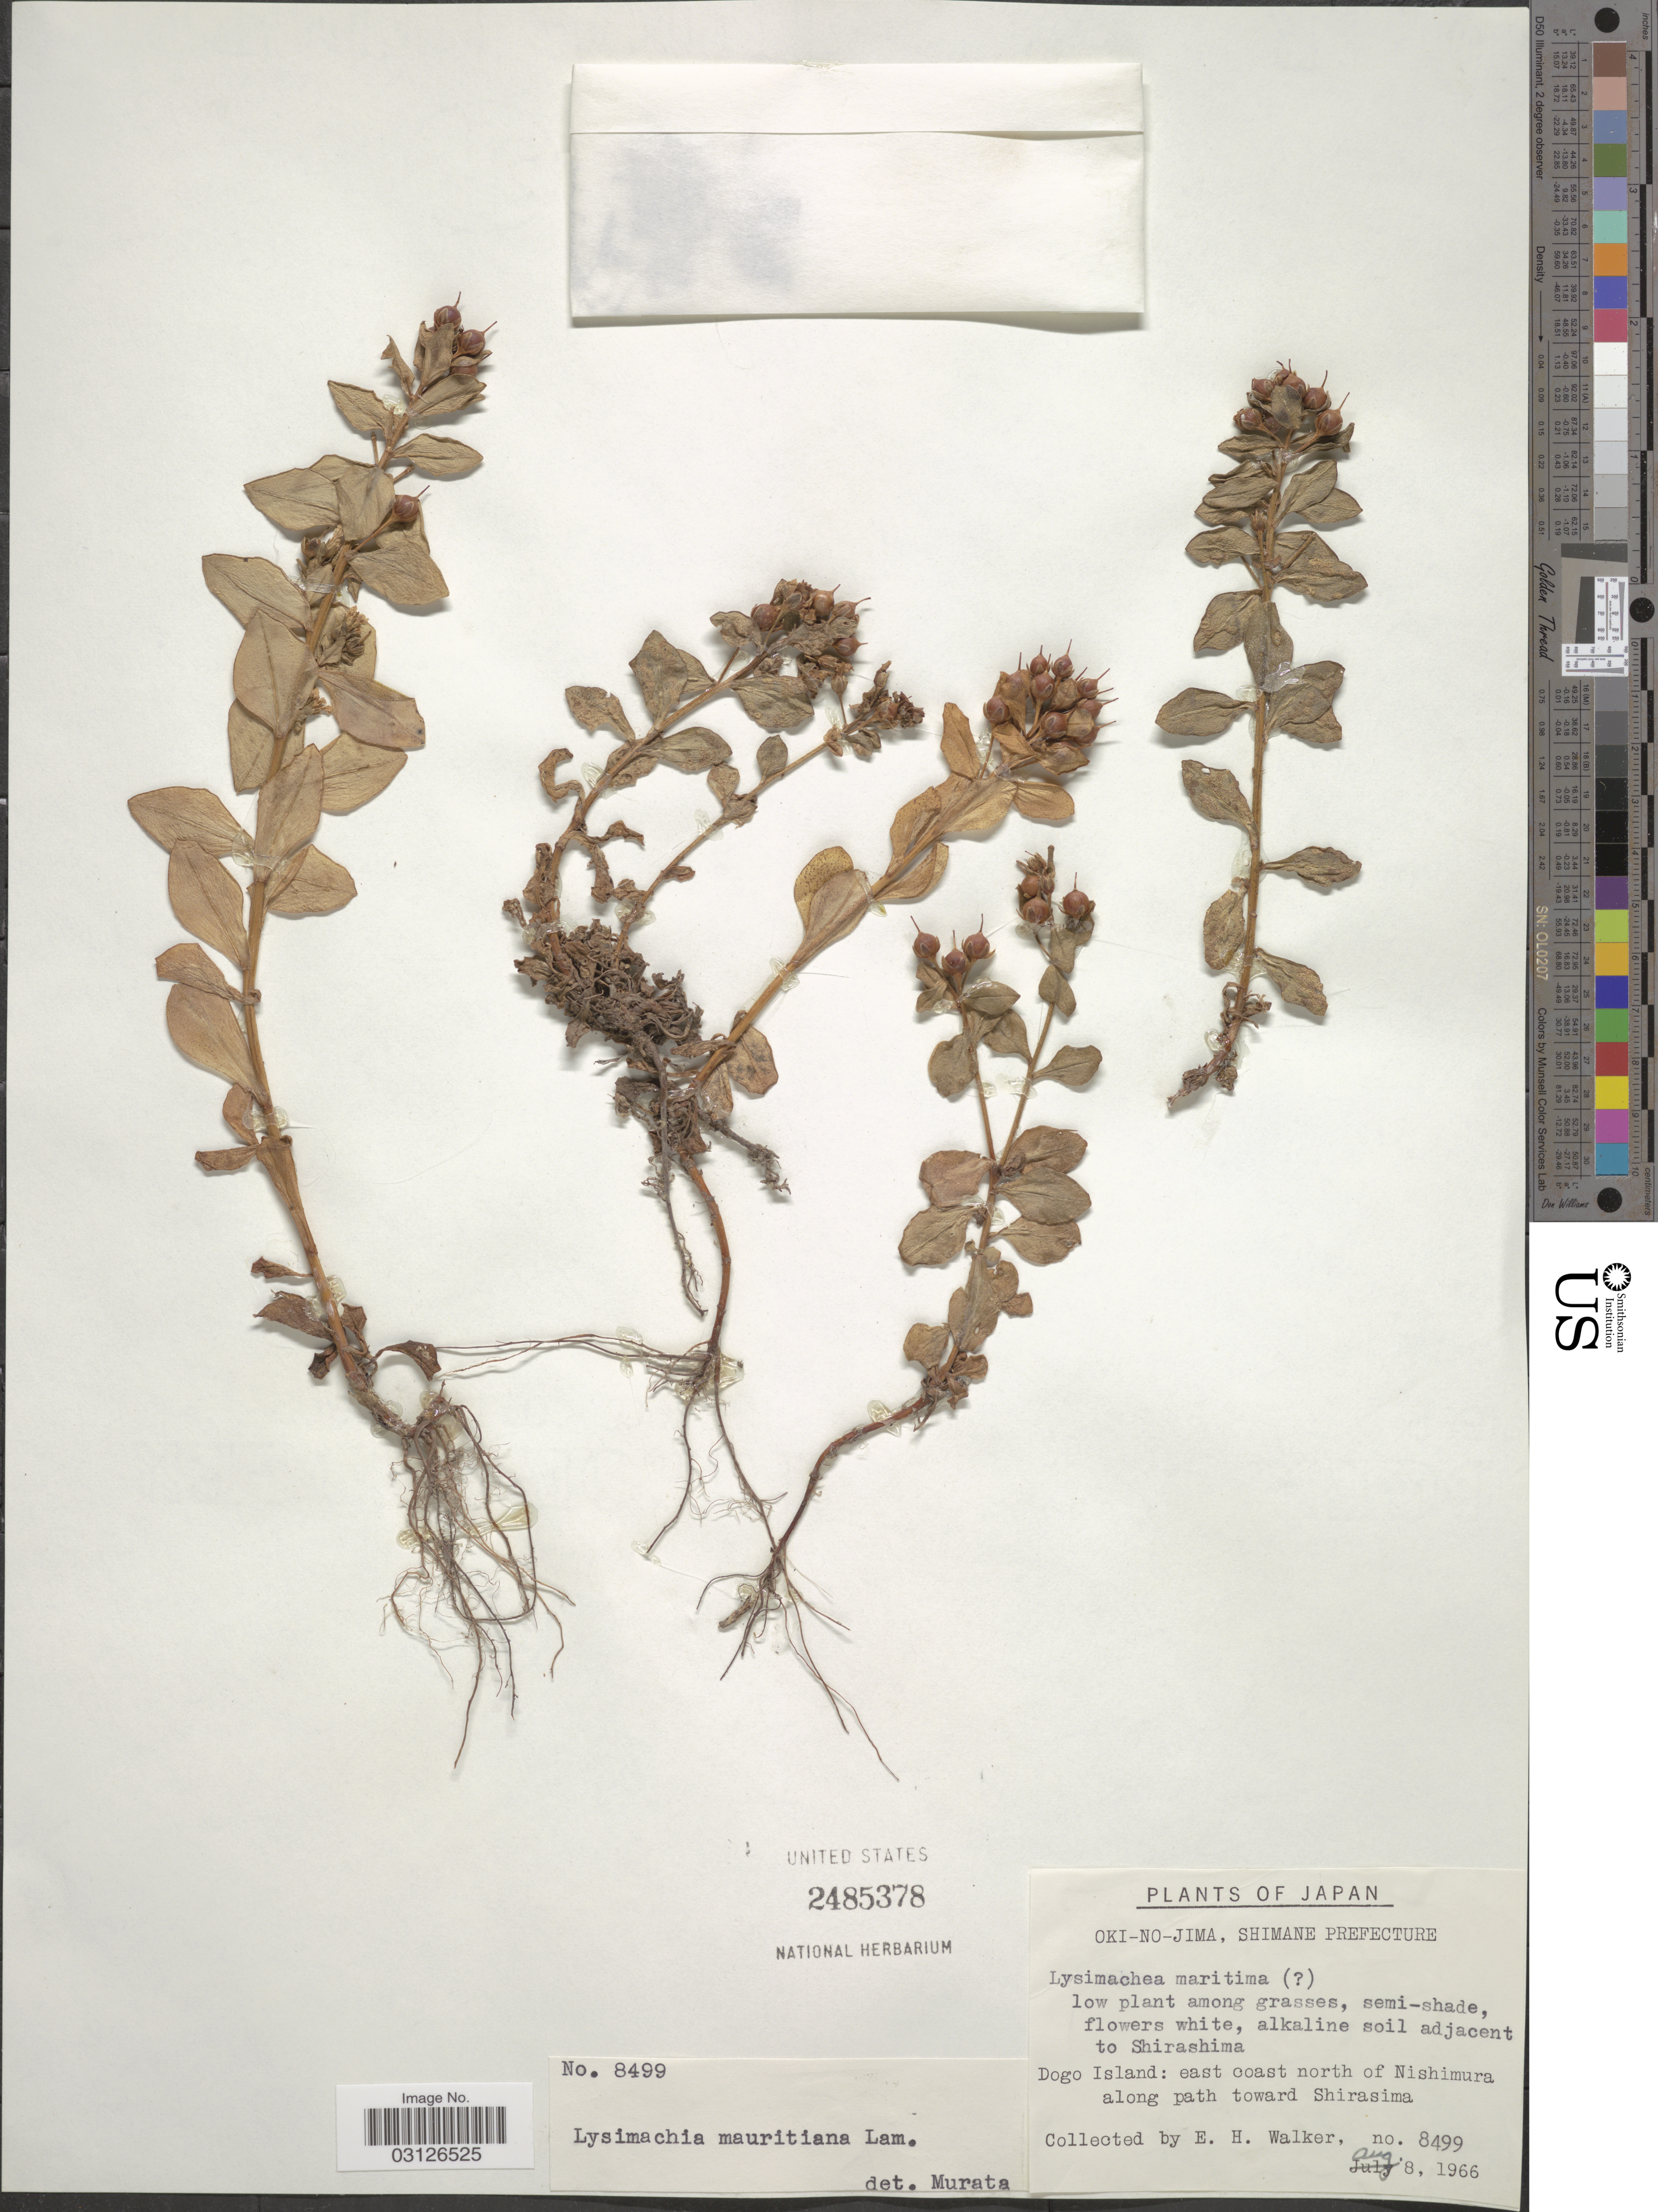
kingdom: Plantae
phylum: Tracheophyta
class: Magnoliopsida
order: Ericales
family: Primulaceae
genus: Lysimachia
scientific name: Lysimachia mauritiana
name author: Lam.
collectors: E. H. Walker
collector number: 8499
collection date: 1966-08-08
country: Japan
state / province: Simane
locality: Oki-No-Jima, Shimane Prefecture. Adjacent to Shirashima. Dogo Island: east coast north of Nishimura along path toward Shirasima.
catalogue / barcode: US 2485378